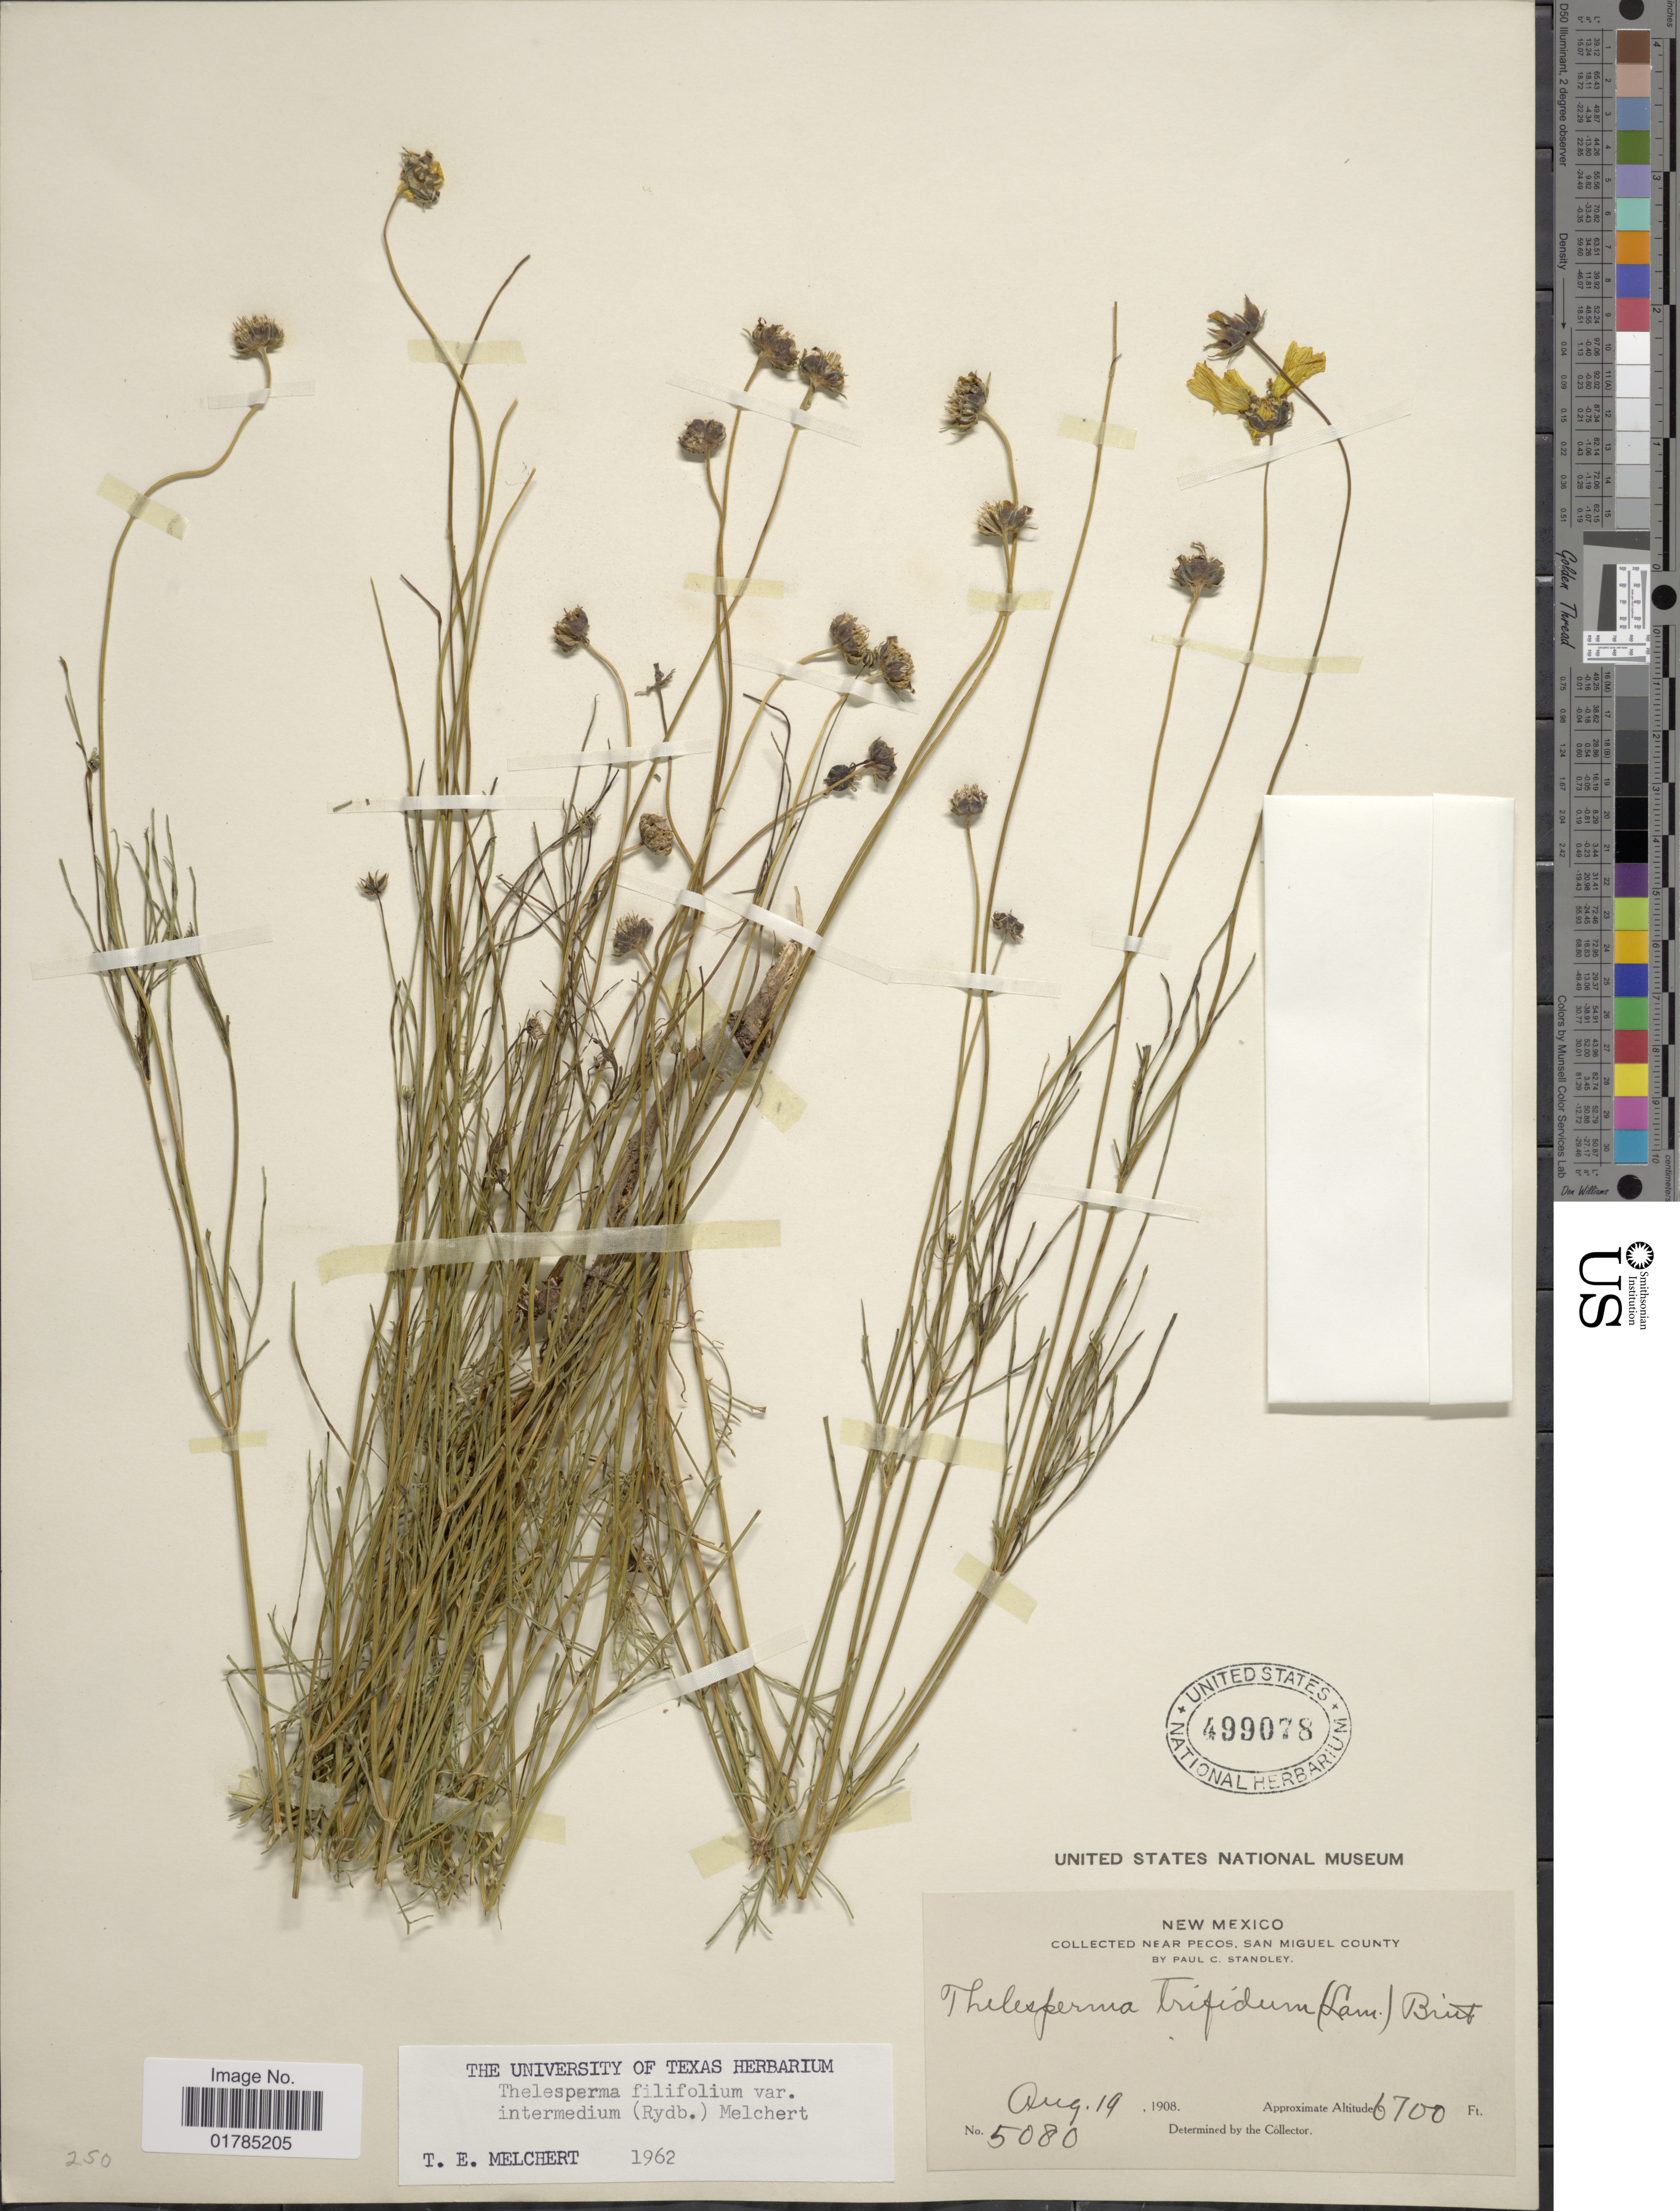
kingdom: Plantae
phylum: Tracheophyta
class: Magnoliopsida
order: Asterales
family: Asteraceae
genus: Thelesperma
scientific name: Thelesperma filifolium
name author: (Hook.) A. Gray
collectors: P. C. Standley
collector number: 5080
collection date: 1908-08-19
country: United States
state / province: New Mexico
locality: Near Pecos, San Miguel County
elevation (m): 2042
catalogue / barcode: US 499078